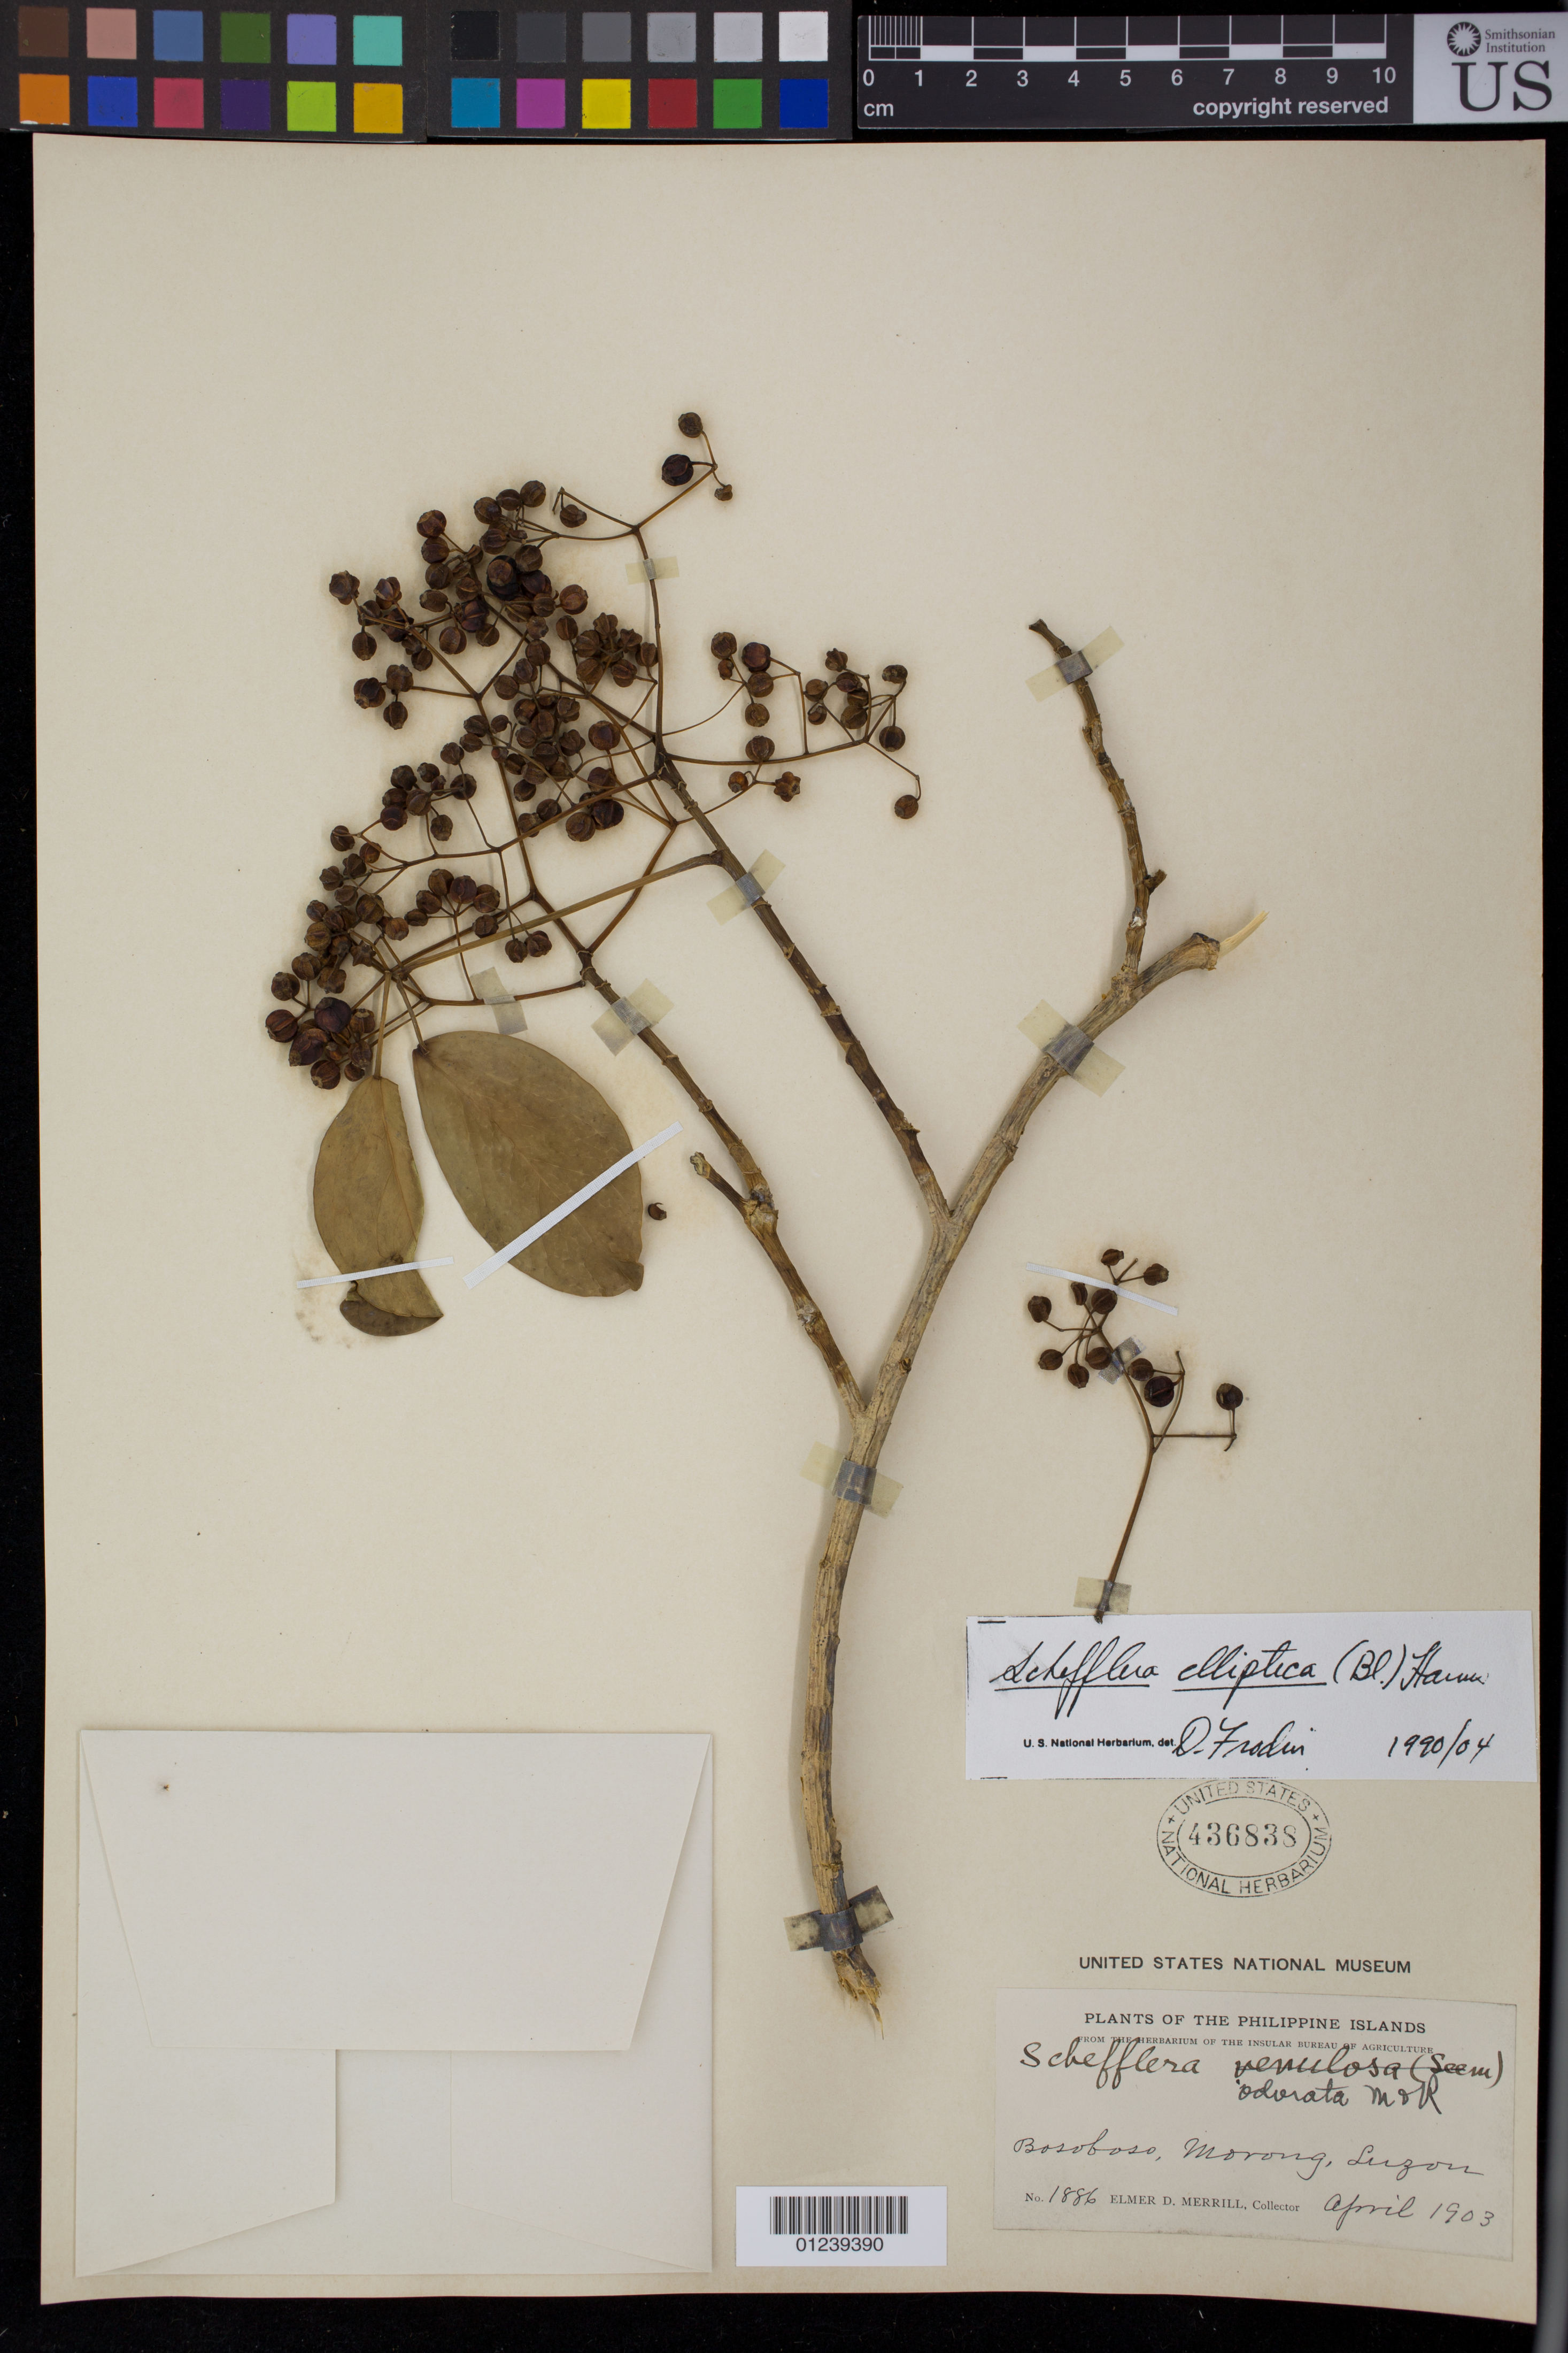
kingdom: Plantae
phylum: Tracheophyta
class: Magnoliopsida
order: Apiales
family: Araliaceae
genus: Schefflera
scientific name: Schefflera feriarum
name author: Frodin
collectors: E. D. Merrill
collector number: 1886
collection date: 1903-04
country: Philippines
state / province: Calabarzon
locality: Bosoboso, Morong, Luzon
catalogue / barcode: US 436838